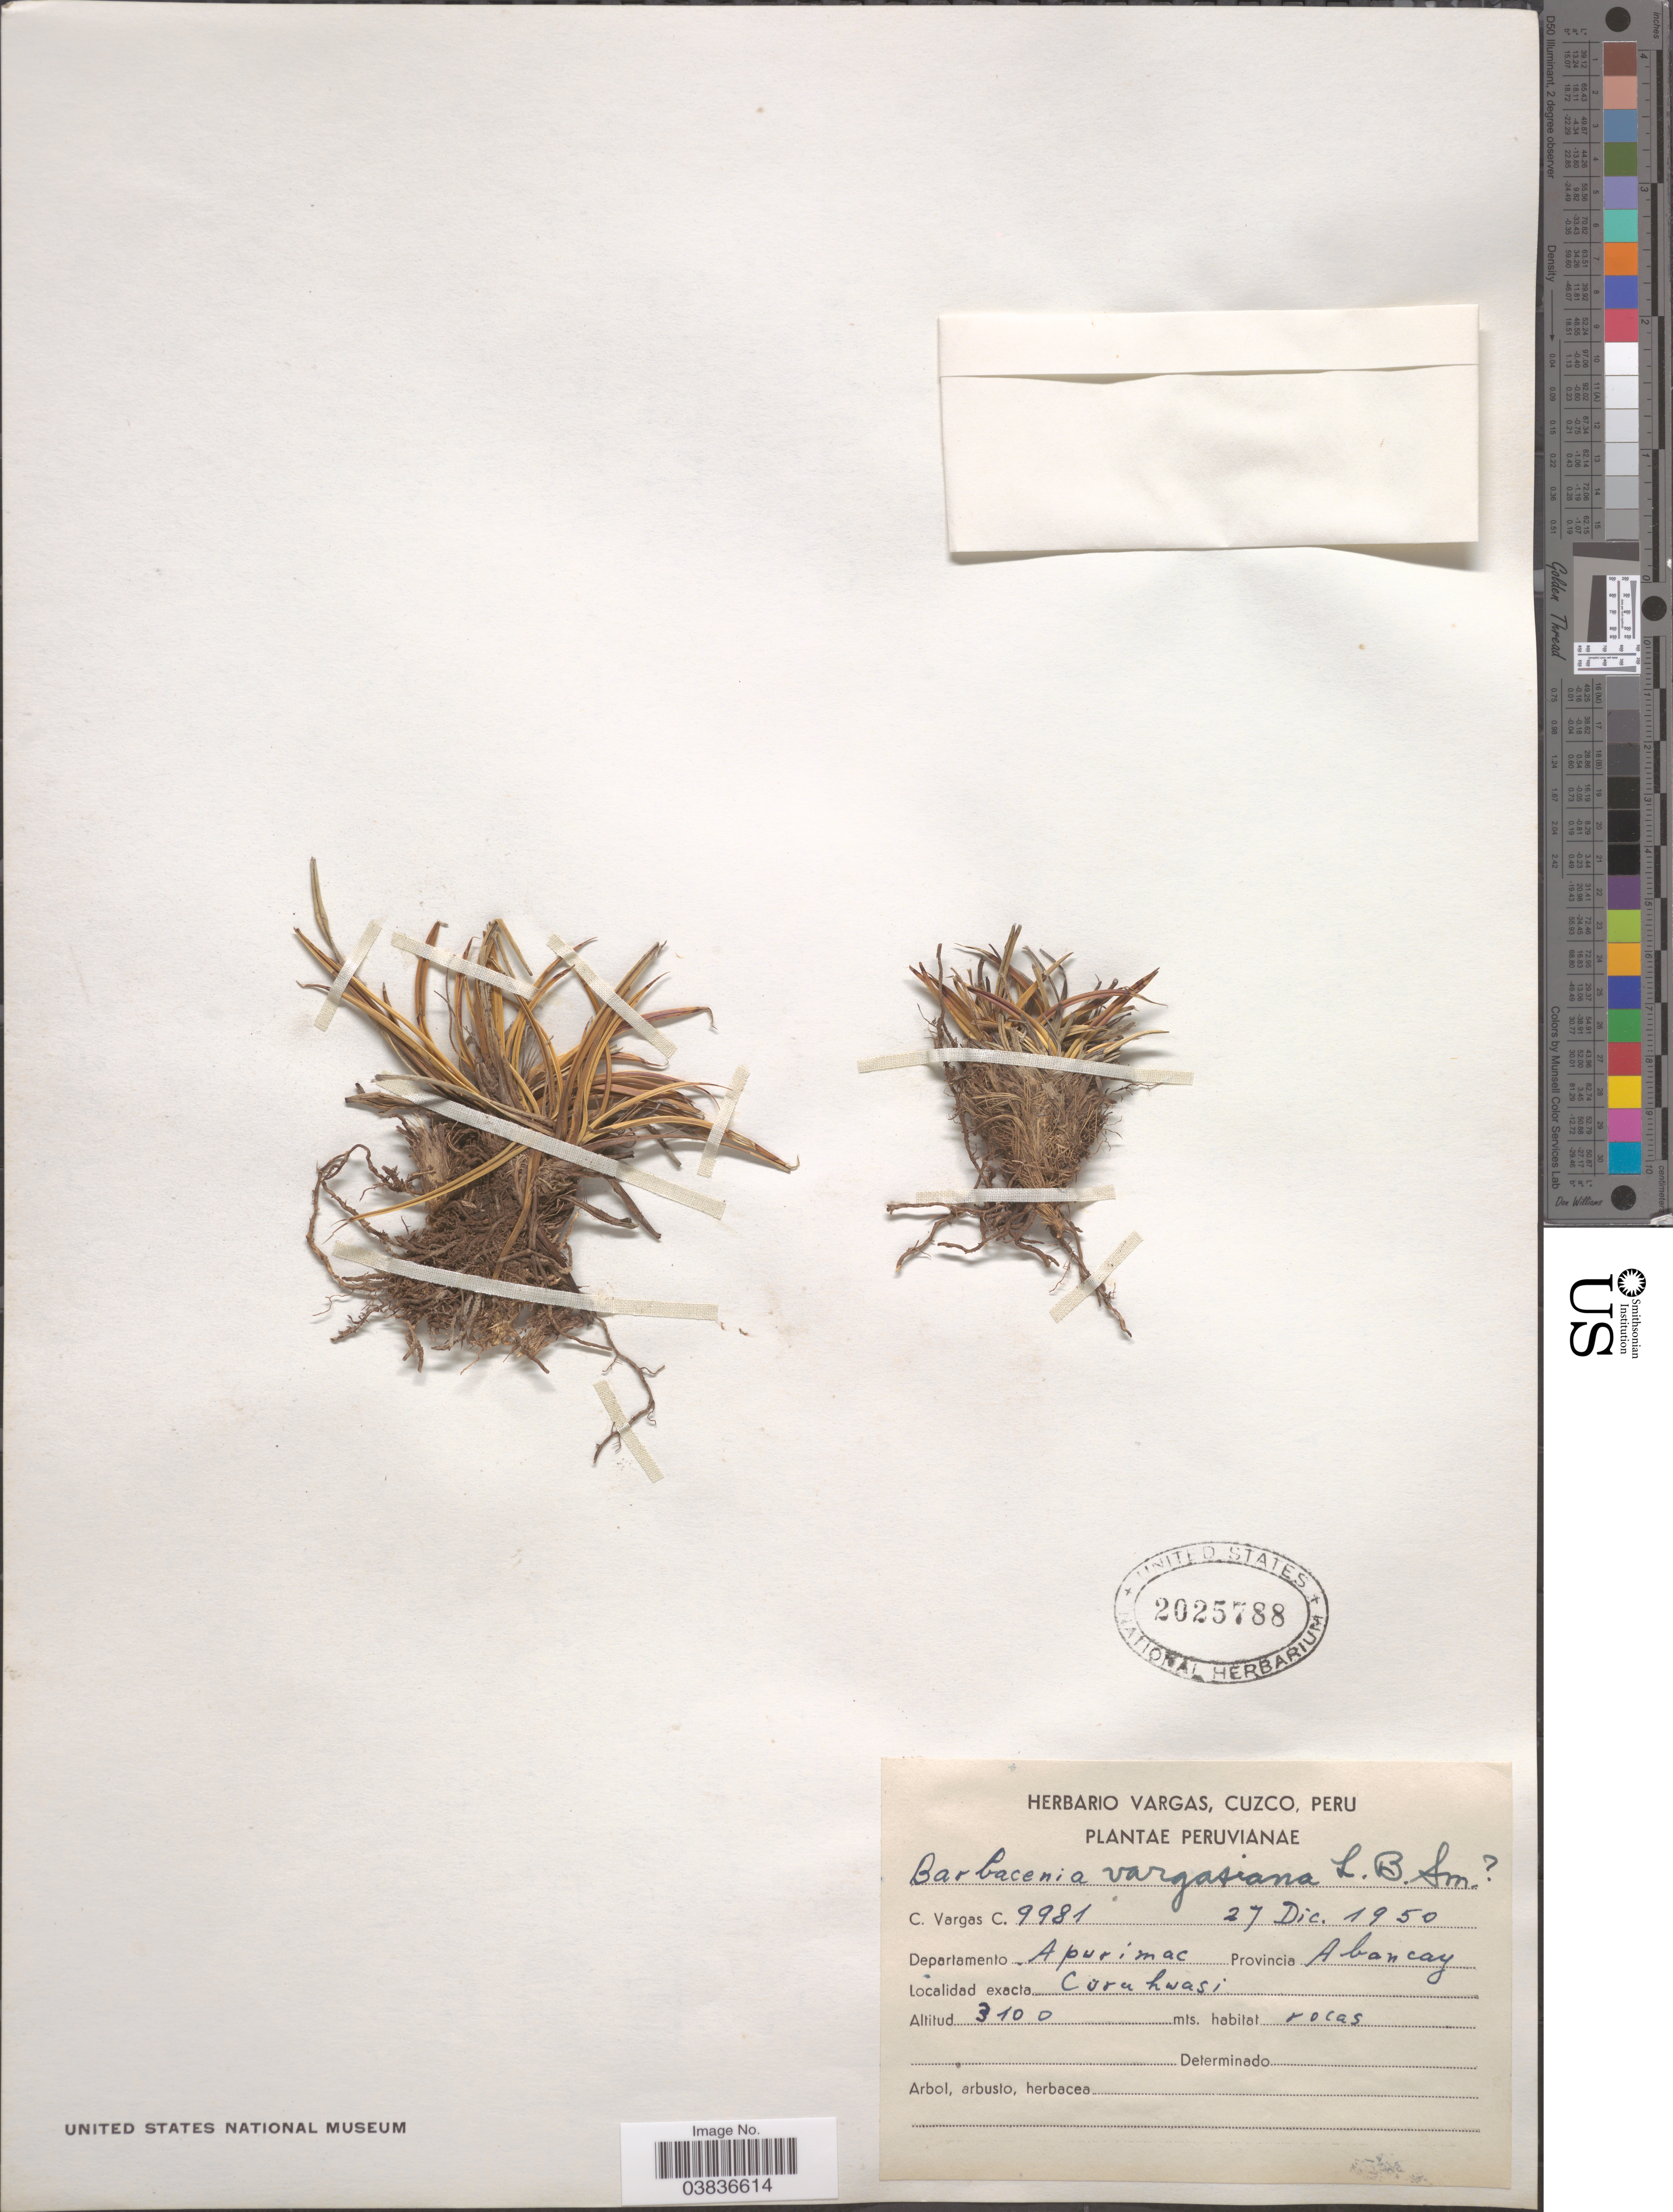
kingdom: Plantae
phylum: Tracheophyta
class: Liliopsida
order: Pandanales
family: Velloziaceae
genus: Barbaceniopsis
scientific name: Barbaceniopsis vargasiana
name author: (L.B. Sm.) L.B. Sm.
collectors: C. Vargas Calderón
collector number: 9981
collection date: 1950-12-27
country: Peru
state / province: Apurímac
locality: Departamento Apurimac, Provincia Abancay. Curuhwasi.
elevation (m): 3100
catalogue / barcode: US 2025788